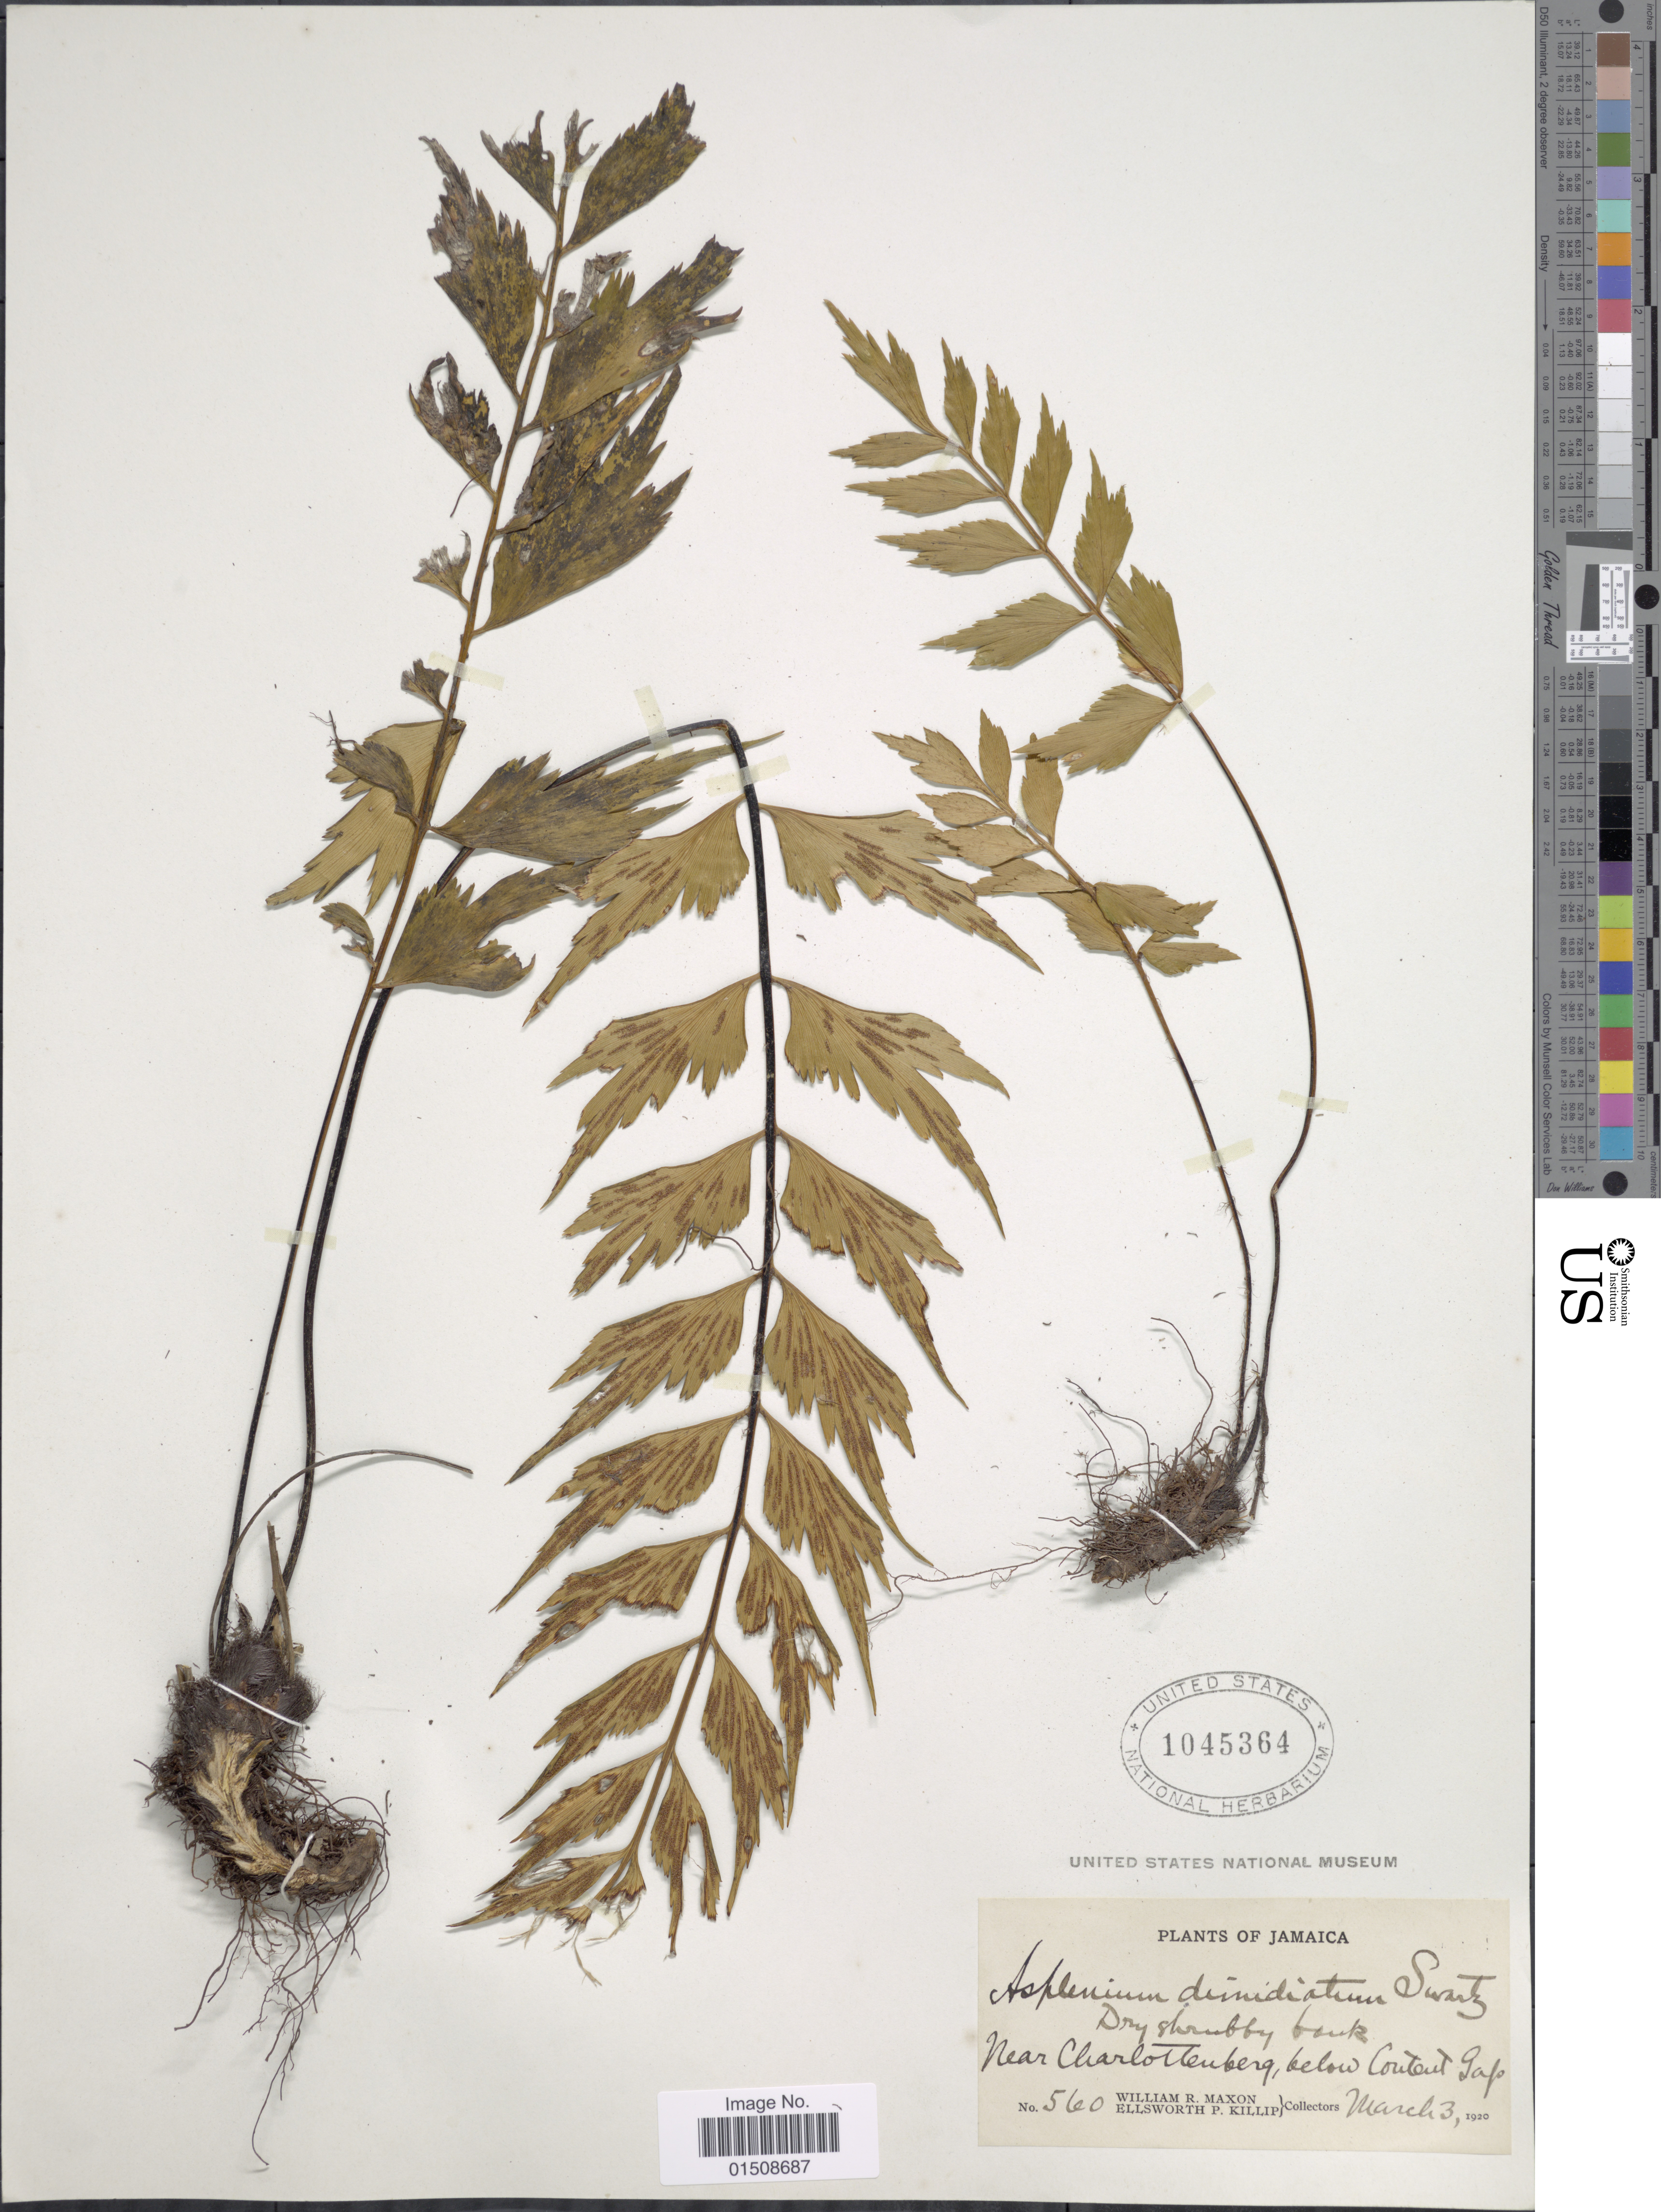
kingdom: Plantae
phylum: Tracheophyta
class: Polypodiopsida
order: Polypodiales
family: Aspleniaceae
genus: Asplenium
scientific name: Asplenium dimidiatum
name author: Sw.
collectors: W. R. Maxon & E. P. Killip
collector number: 560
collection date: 1920-03-03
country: Jamaica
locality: Near Charlottenberg, below Content Gap.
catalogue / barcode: US 1045364